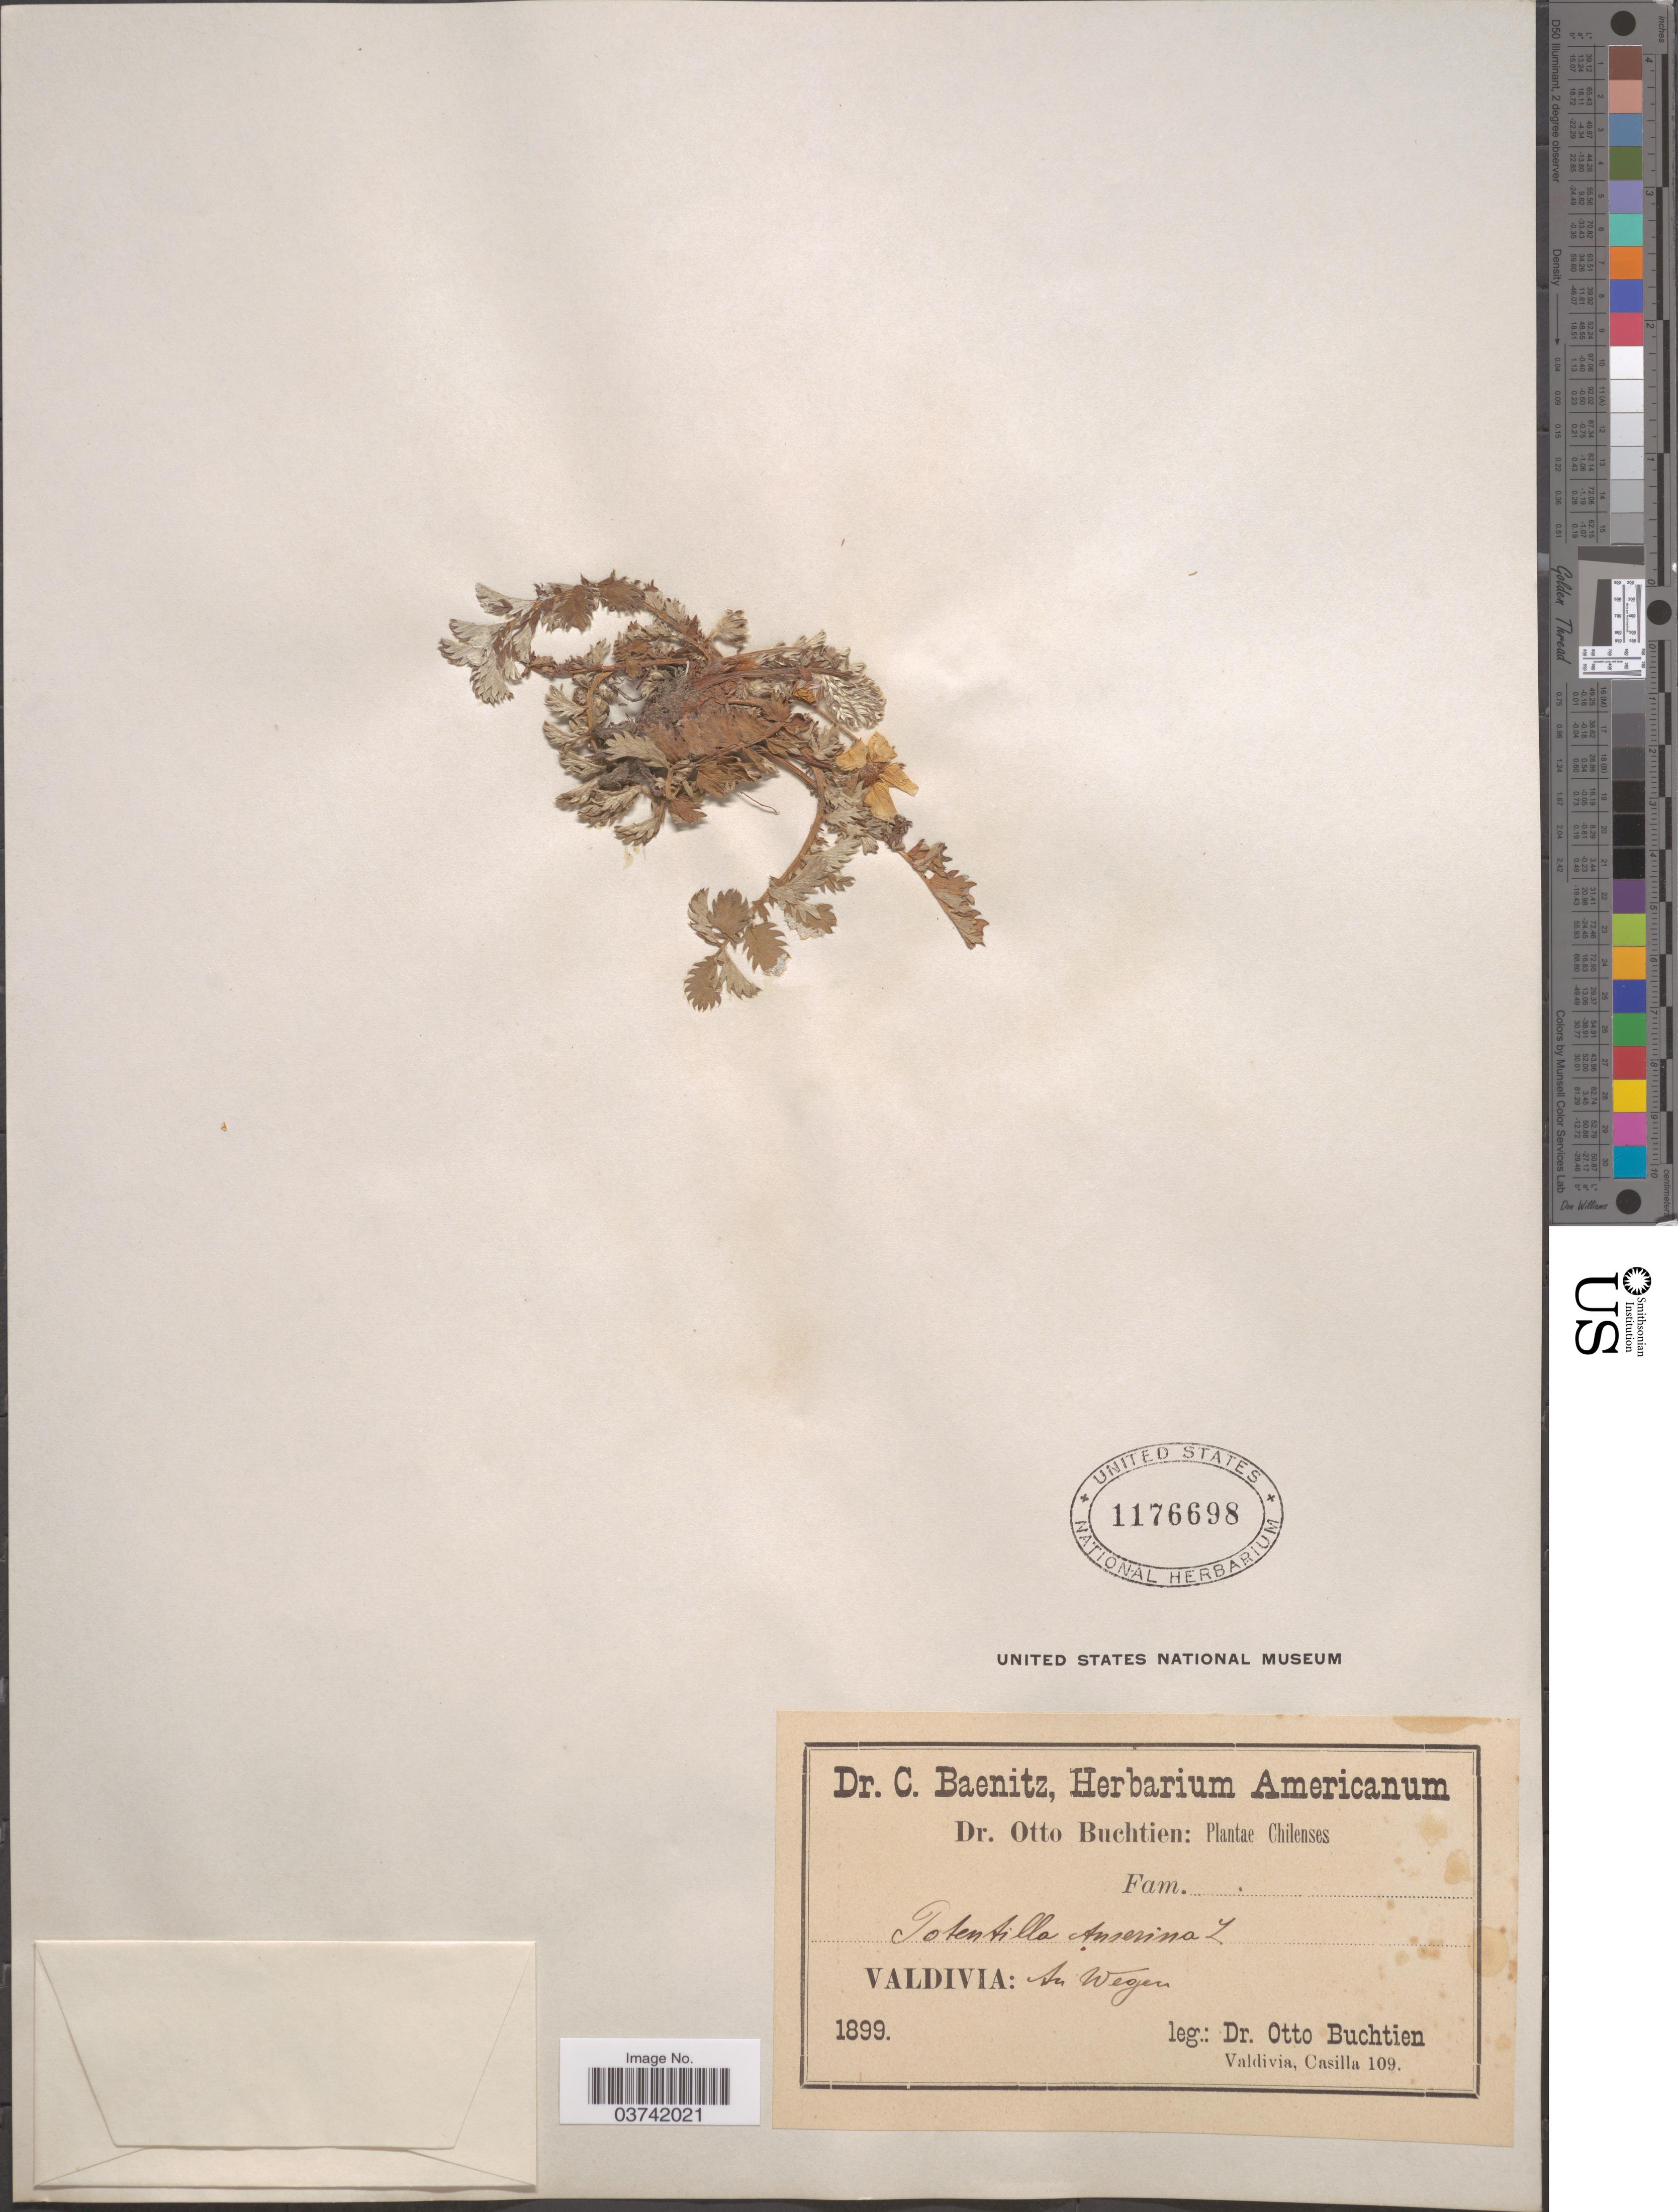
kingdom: Plantae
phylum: Tracheophyta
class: Magnoliopsida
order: Rosales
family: Rosaceae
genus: Potentilla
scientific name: Potentilla anserina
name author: L.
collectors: O. Buchtien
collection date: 1899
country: Chile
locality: Valdivia: An Wegen.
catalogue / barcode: US 1176698